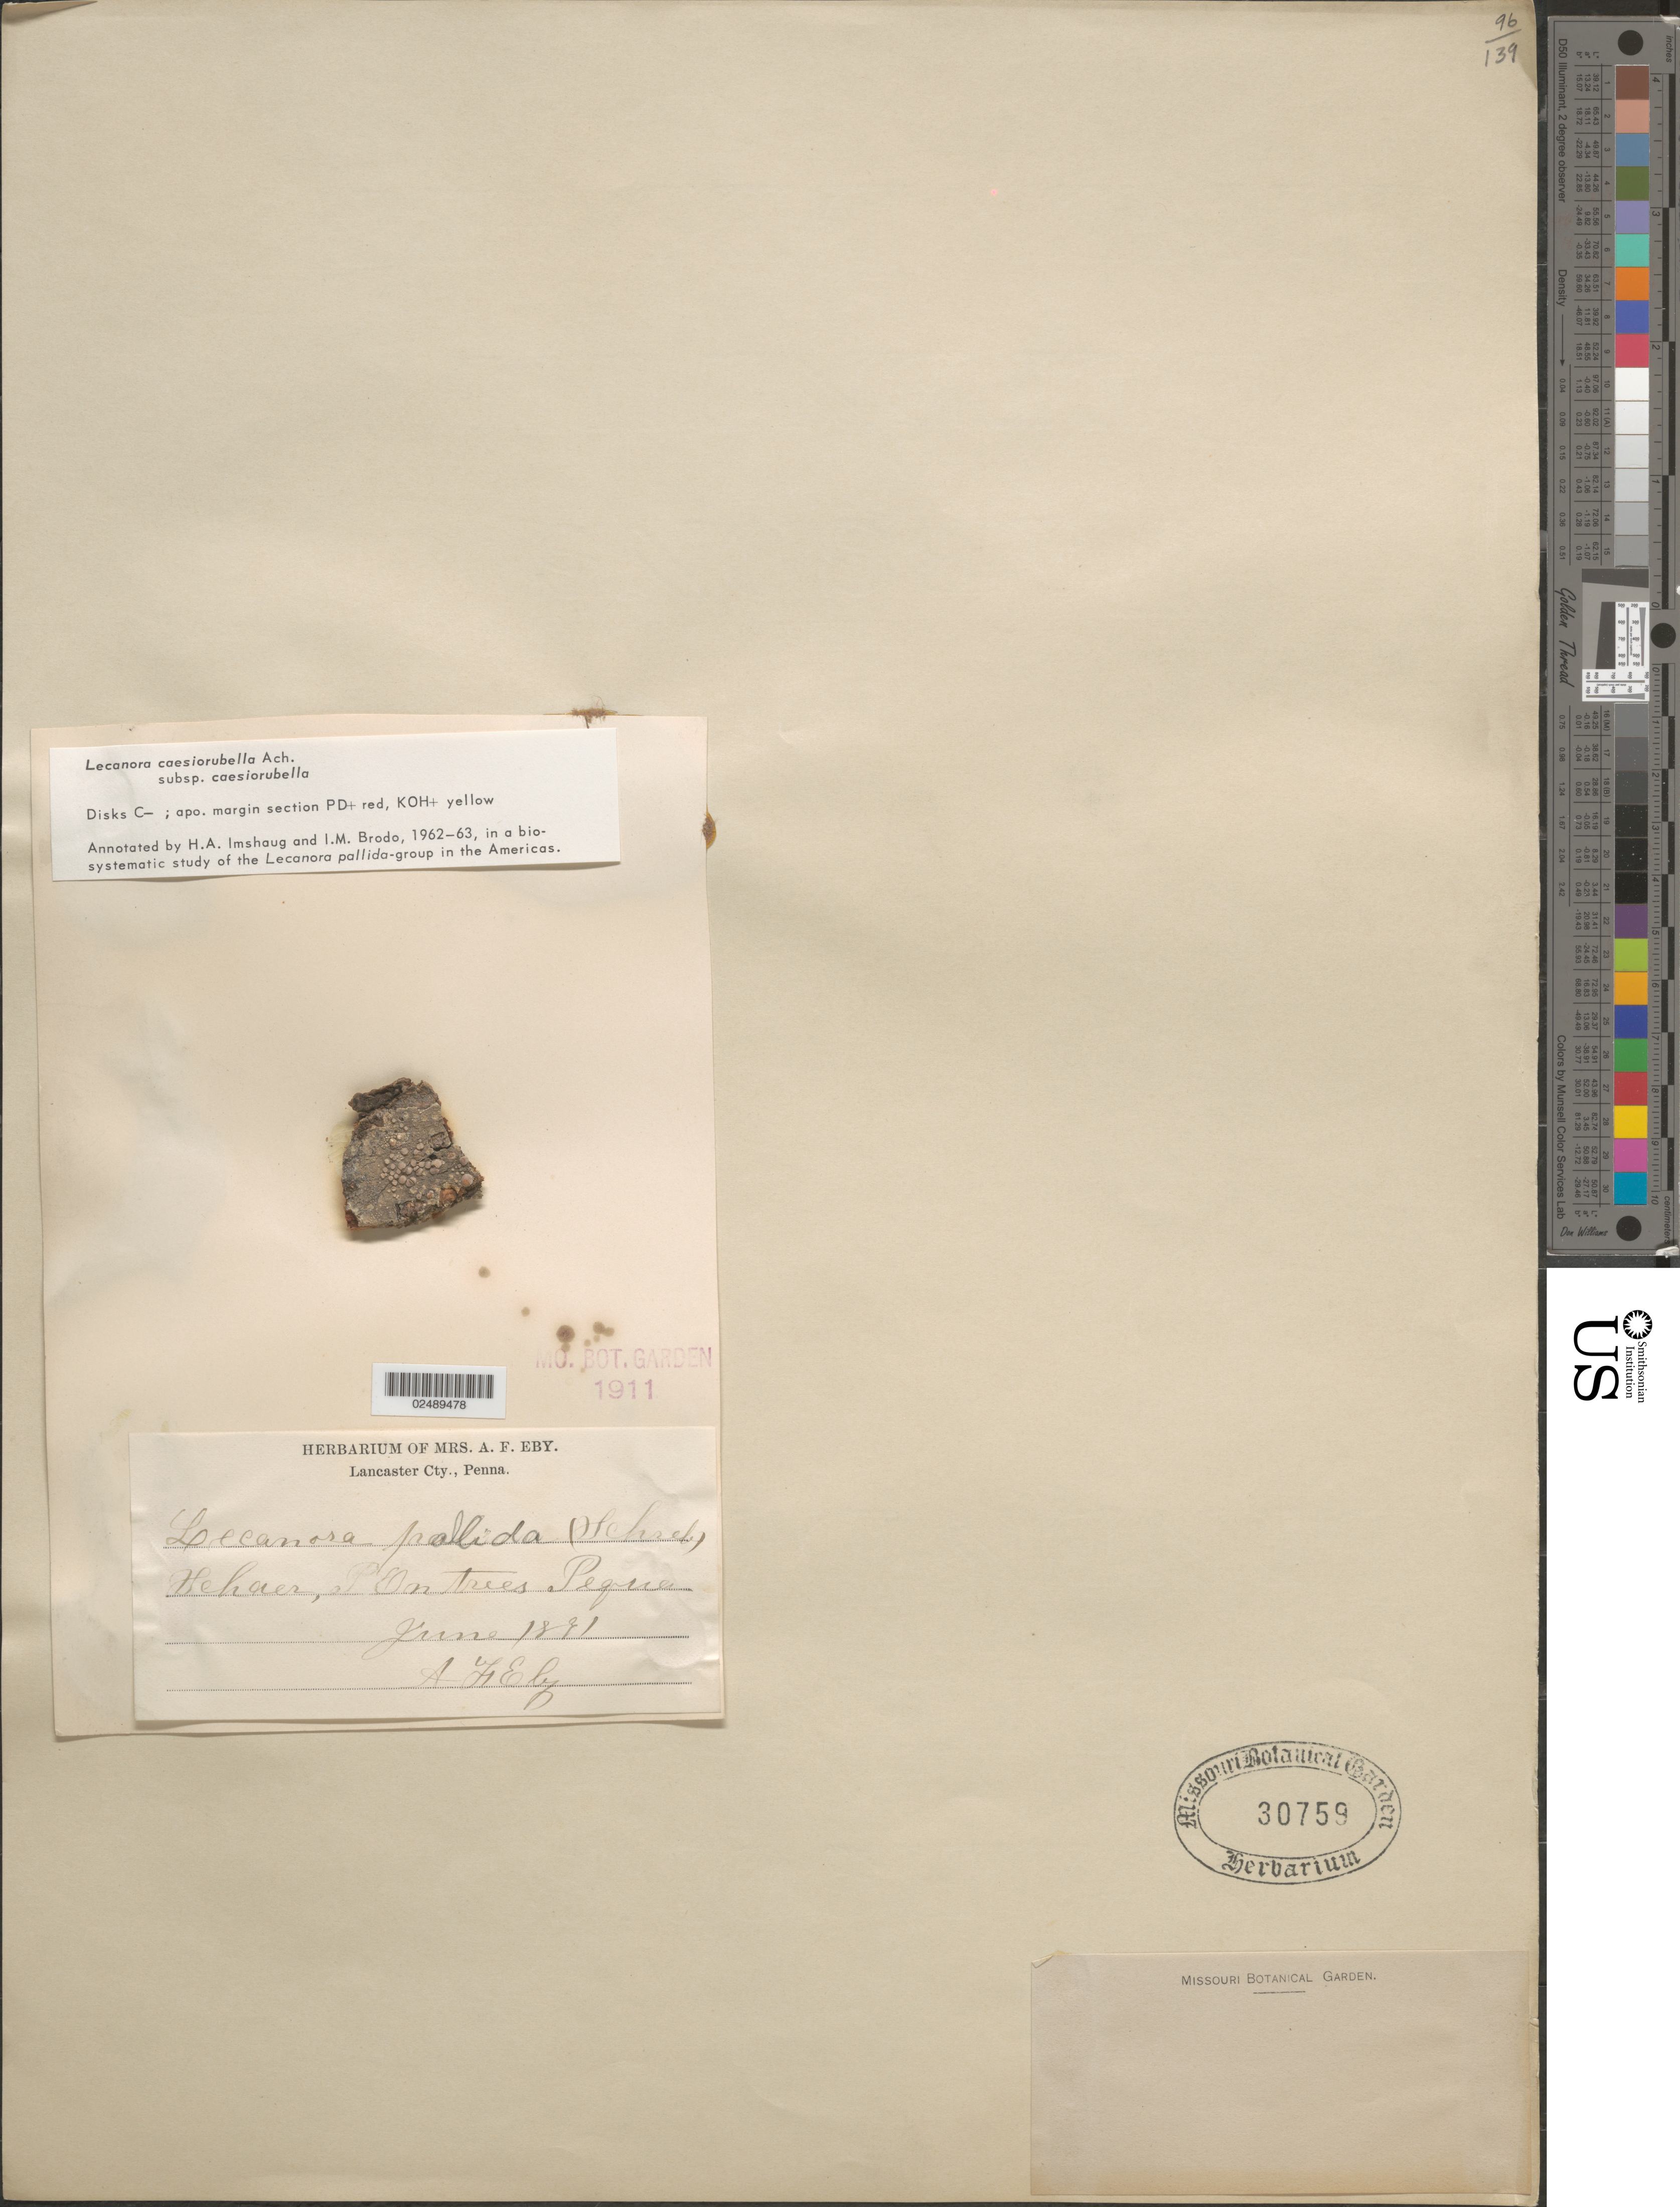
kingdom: Fungi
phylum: Ascomycota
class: Lecanoromycetes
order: Lecanorales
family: Lecanoraceae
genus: Lecanora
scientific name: Lecanora caesiorubella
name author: Ach.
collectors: A. F. Eby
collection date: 1891-06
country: United States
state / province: Pennsylvania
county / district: Lancaster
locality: Pequea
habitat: On trees